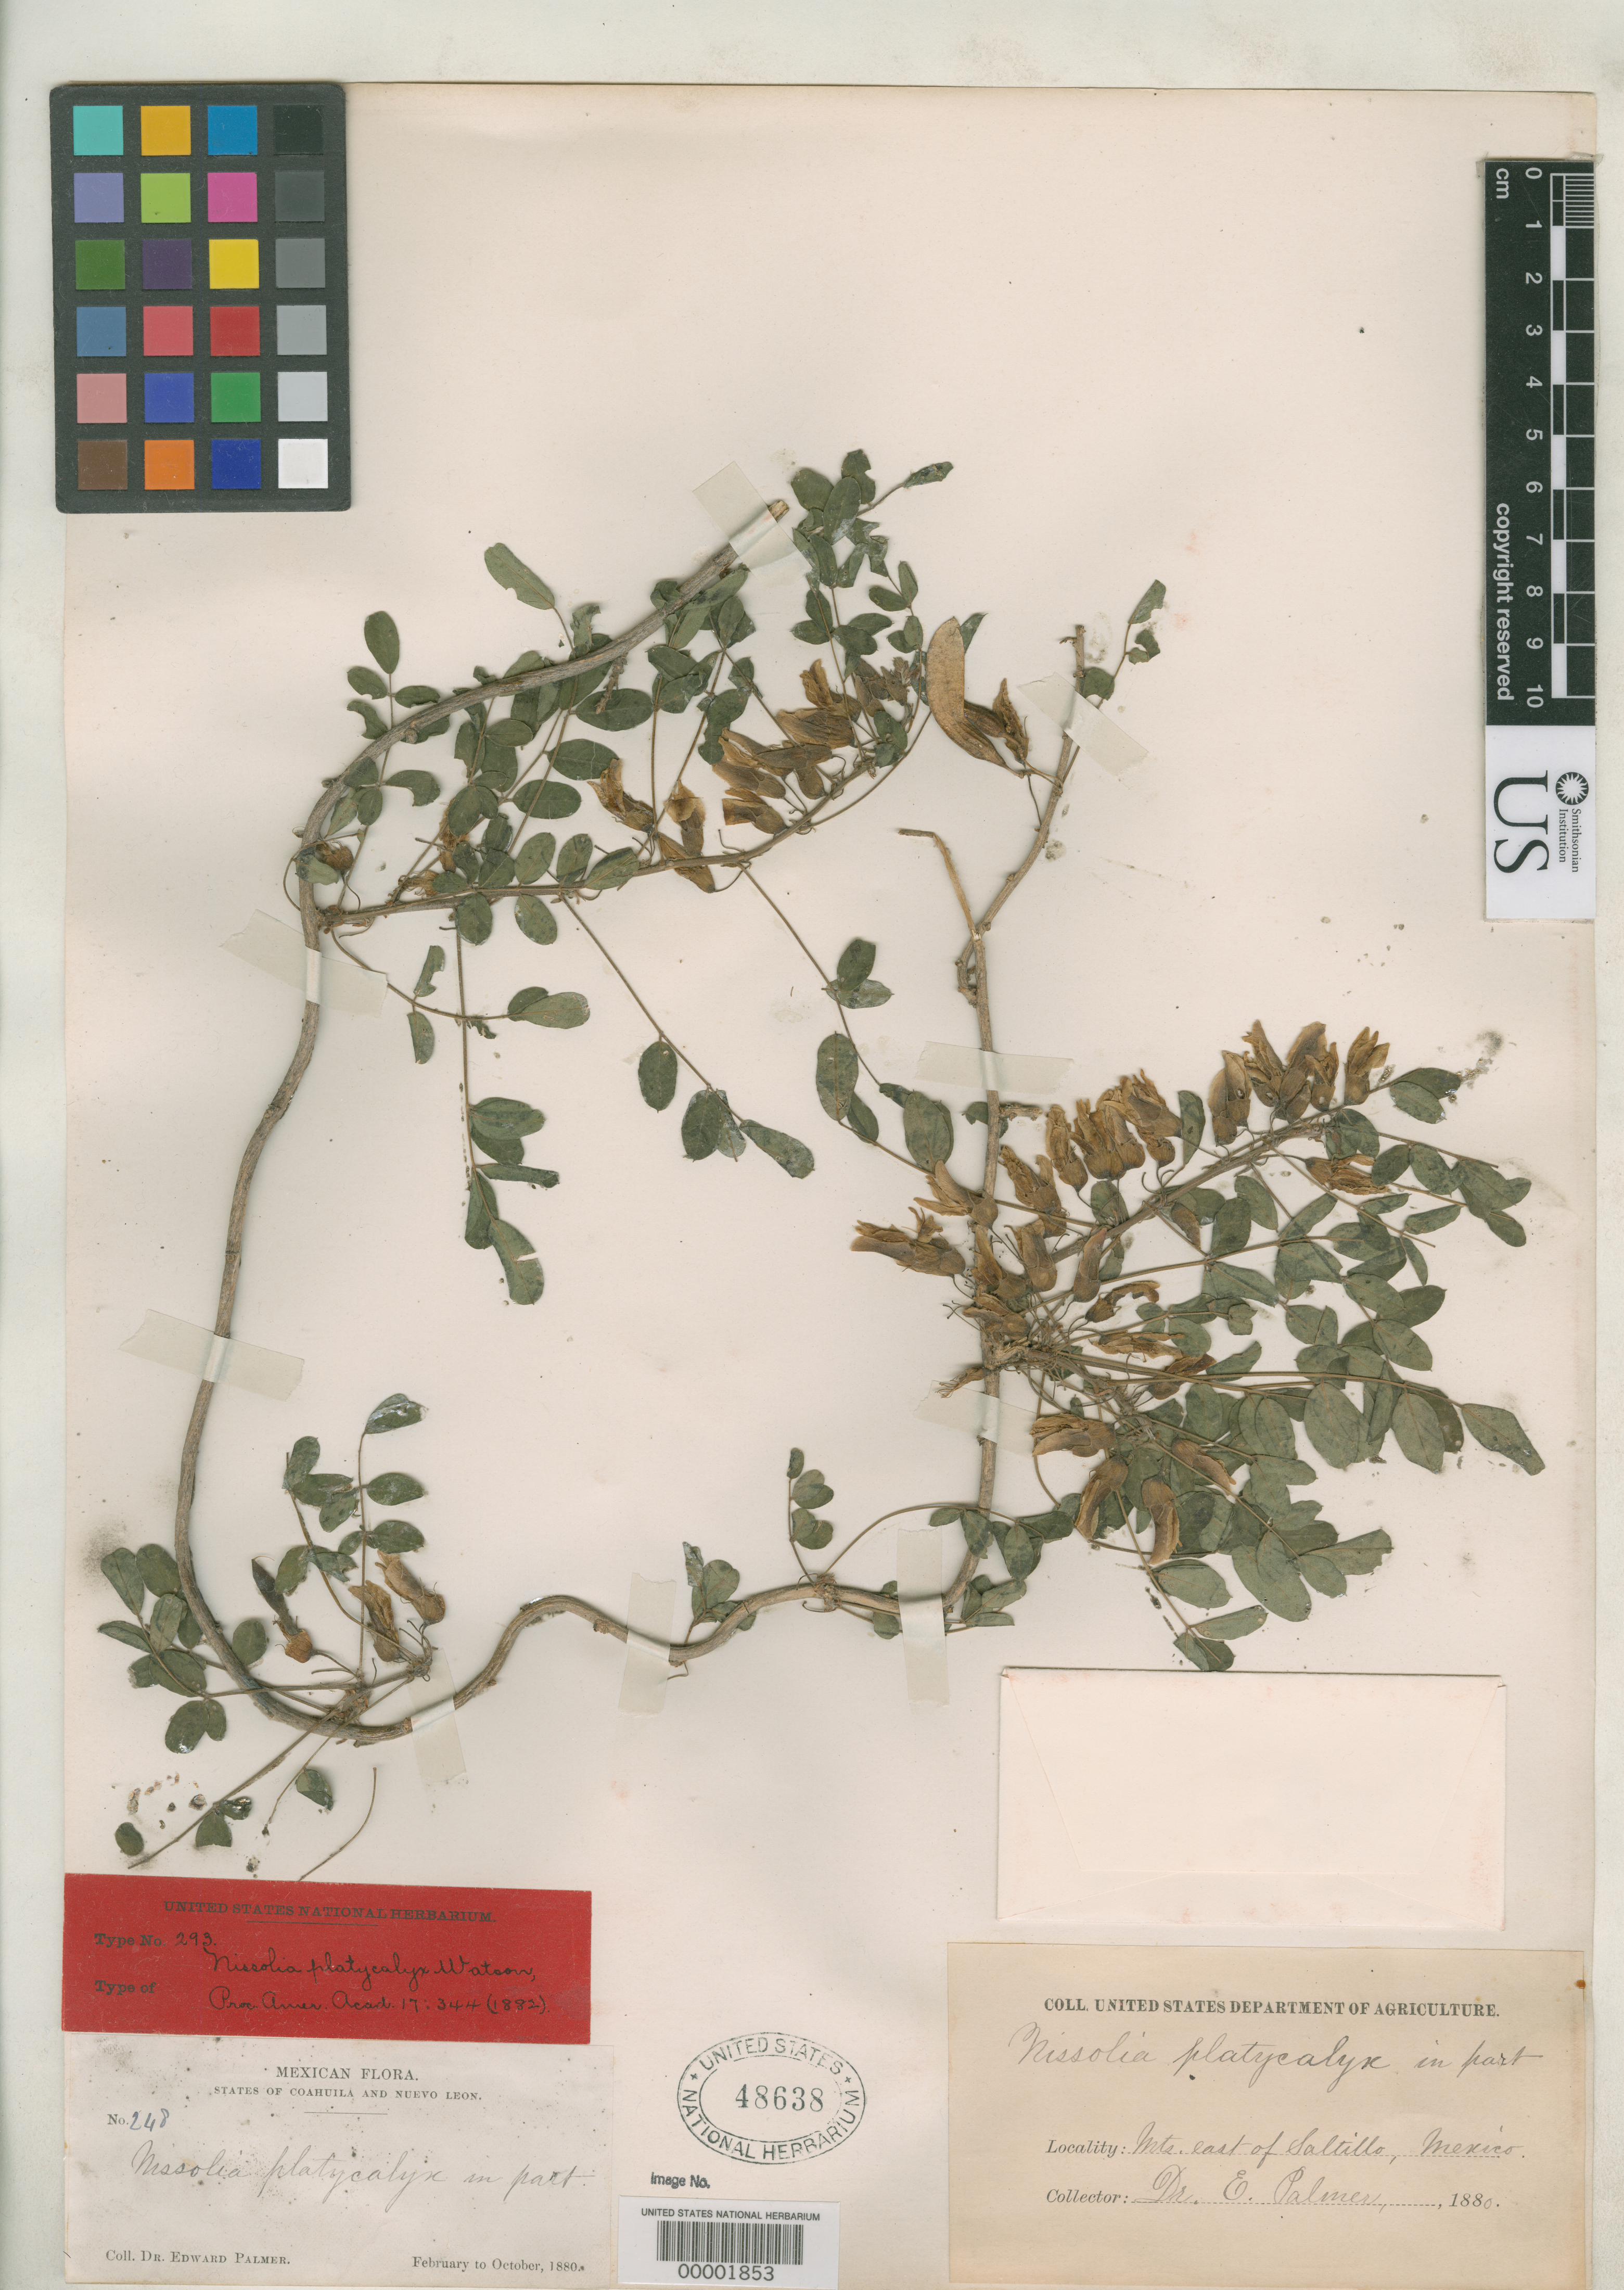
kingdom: Plantae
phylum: Tracheophyta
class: Magnoliopsida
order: Fabales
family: Fabaceae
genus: Nissolia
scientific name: Nissolia platycalyx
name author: S. Watson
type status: Isotype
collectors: E. Palmer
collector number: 248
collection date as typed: Feb 1880 to -- Oct 1880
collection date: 1880-02/1880-10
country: Mexico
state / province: Coahuila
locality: Mountains E of Saltillo.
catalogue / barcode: US 48638